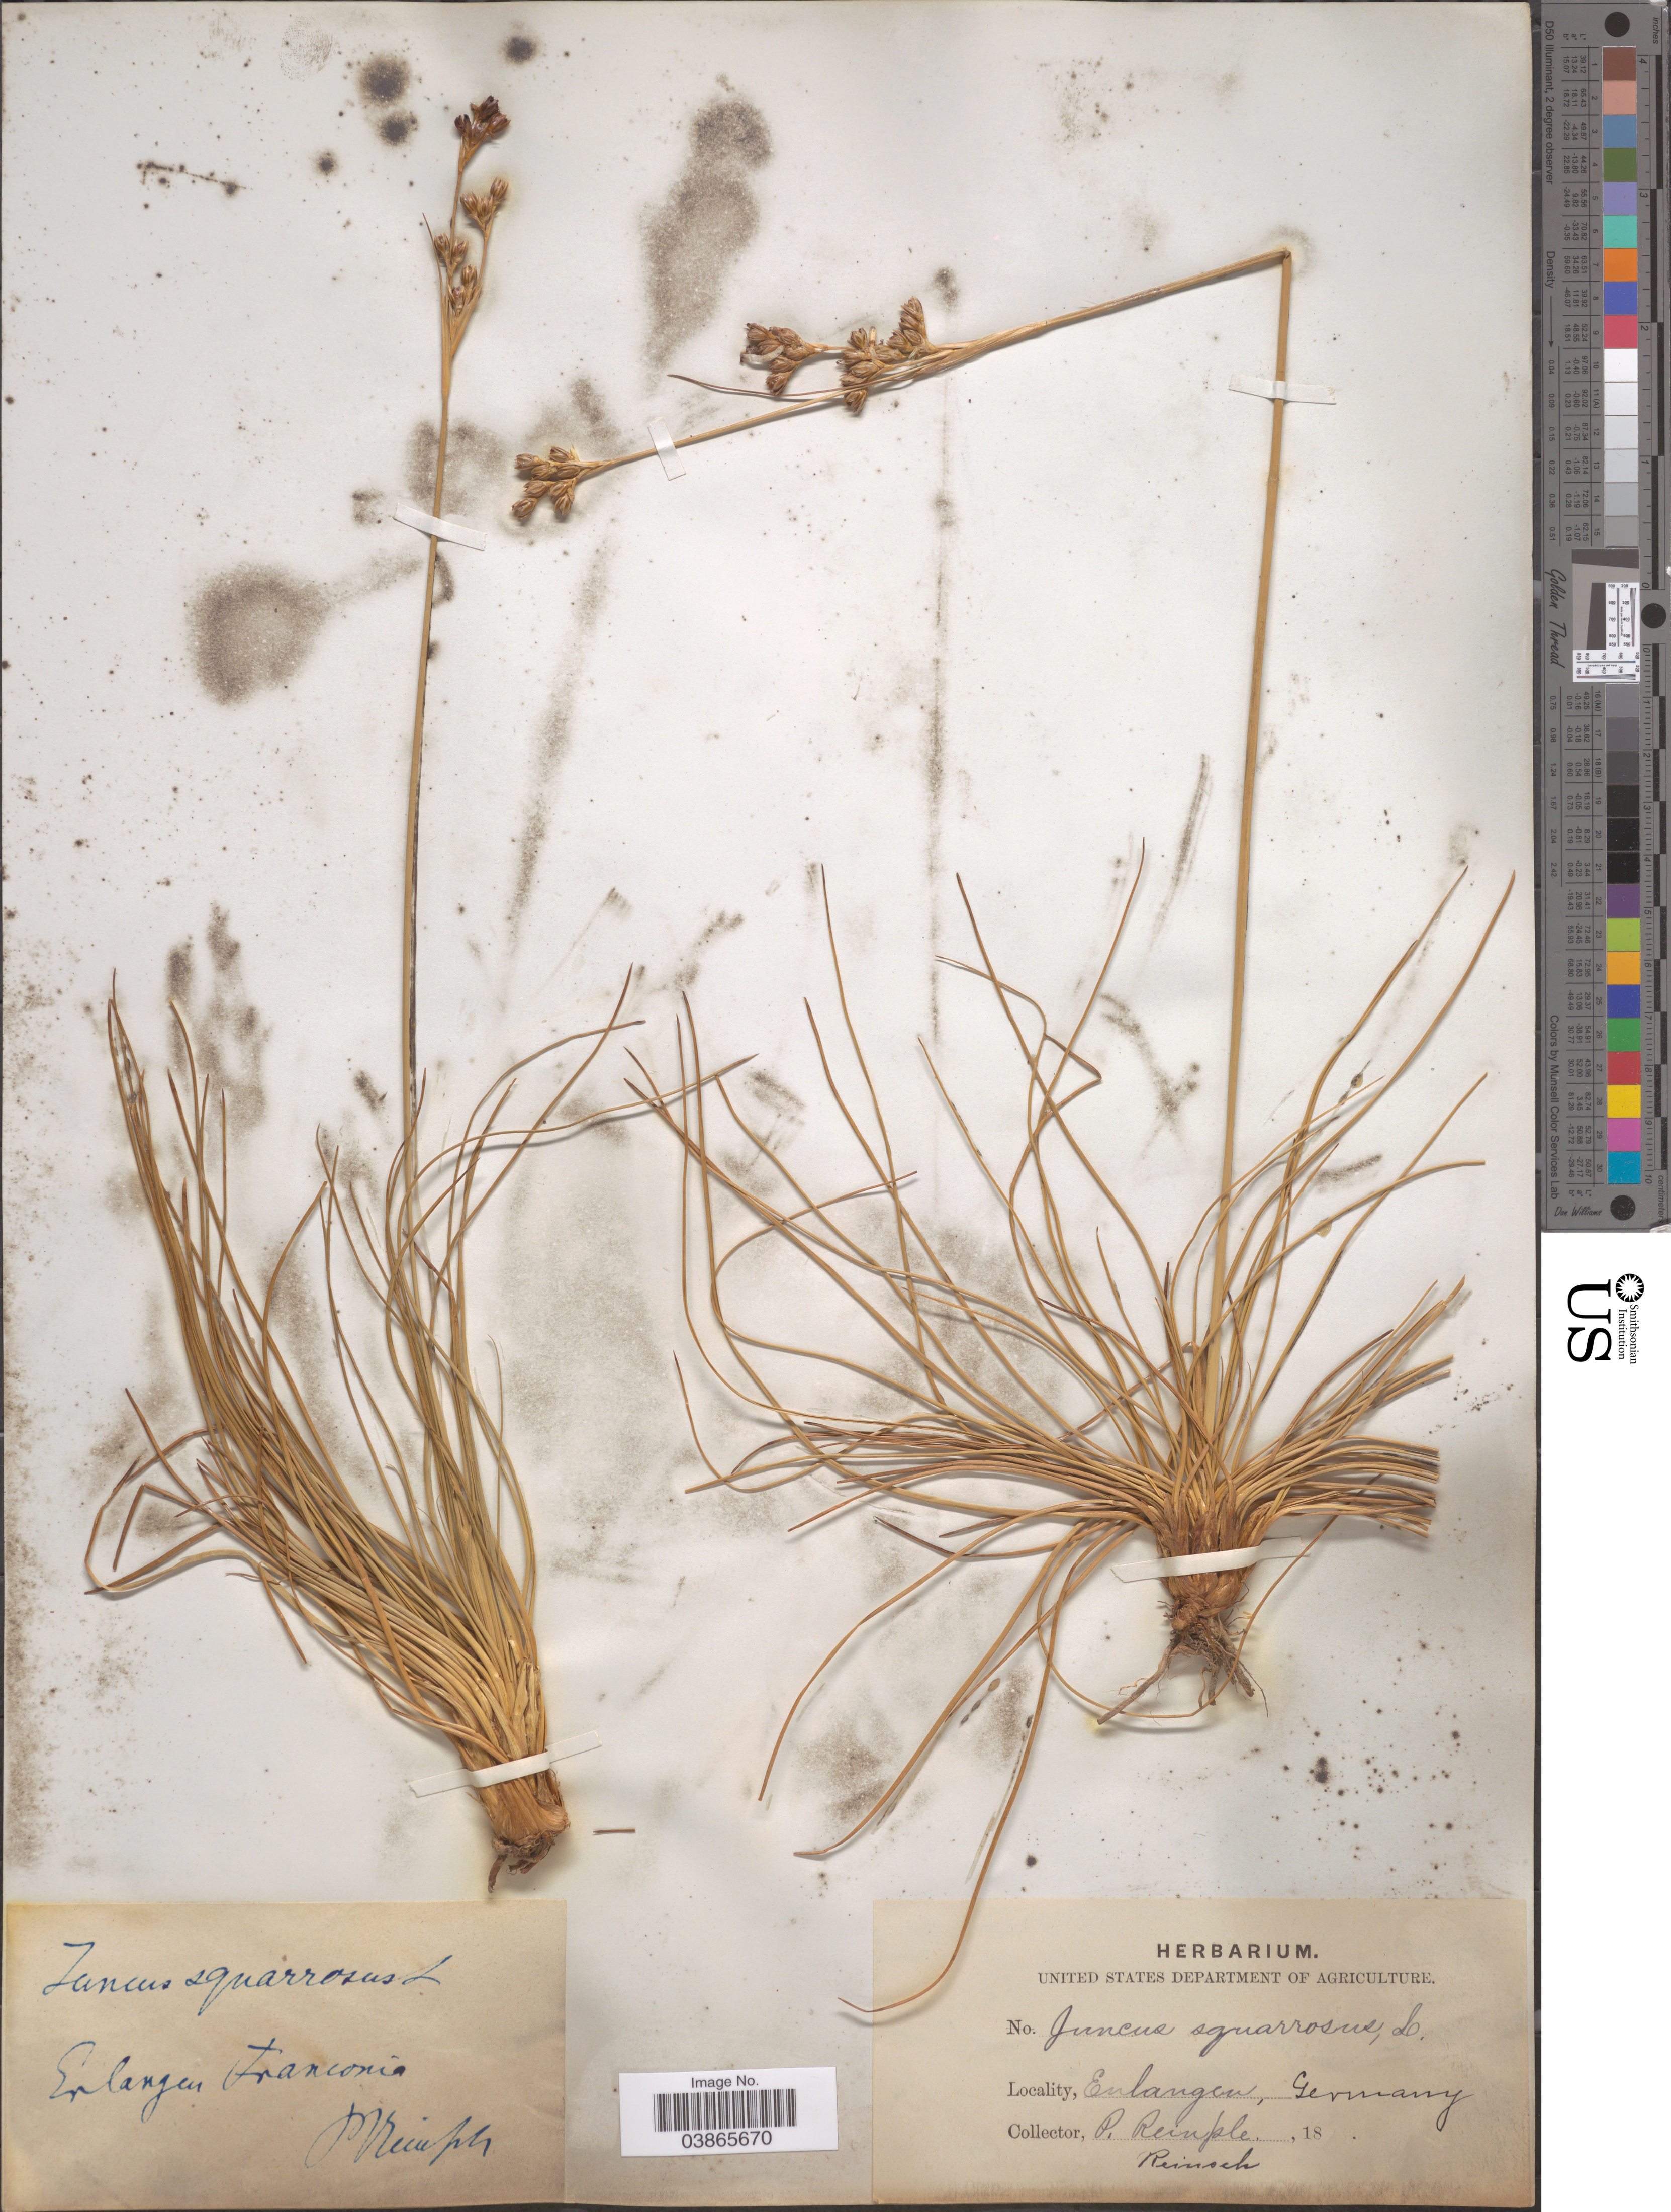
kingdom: Plantae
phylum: Tracheophyta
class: Liliopsida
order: Poales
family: Juncaceae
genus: Juncus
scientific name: Juncus squarrosus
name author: L.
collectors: P. Reinsch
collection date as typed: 18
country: Germany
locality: Enlangen Franconia.